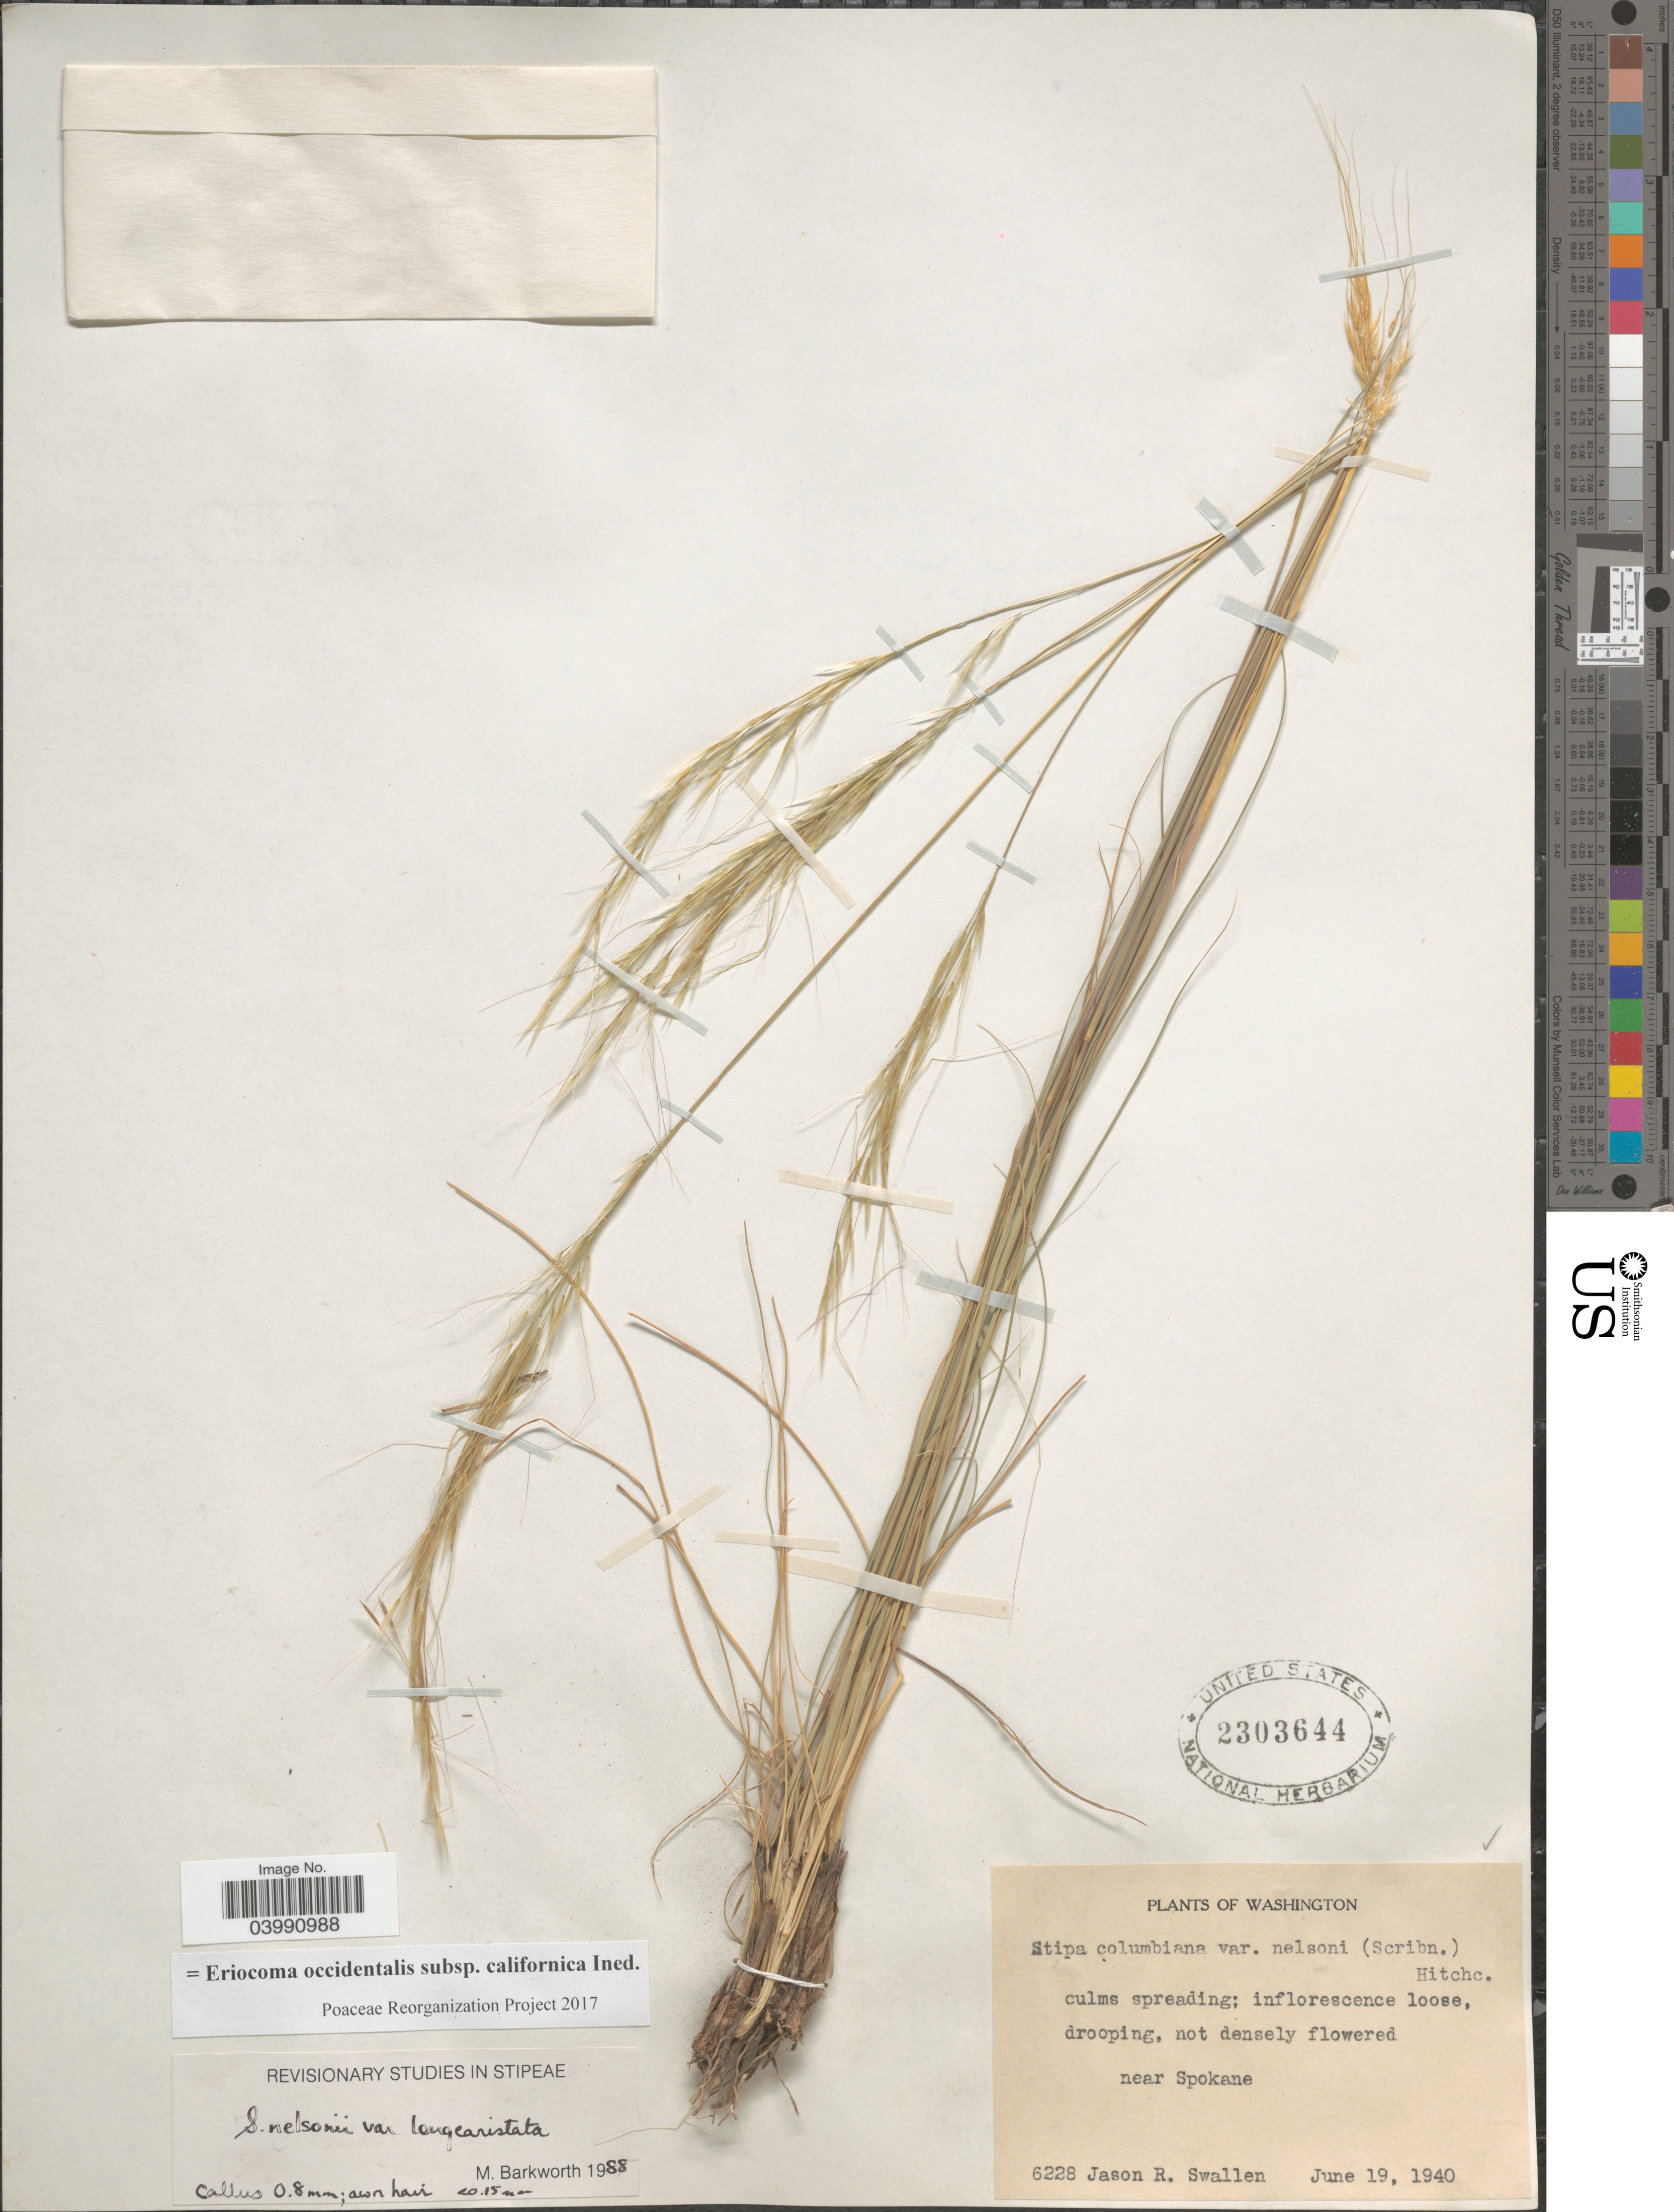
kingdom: Plantae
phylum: Tracheophyta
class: Liliopsida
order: Poales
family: Poaceae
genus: Eriocoma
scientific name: Eriocoma occidentalis subsp. californica ined.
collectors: J. R. Swallen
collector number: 6228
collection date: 1940-06-19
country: United States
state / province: Washington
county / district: Spokane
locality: Near Spokane.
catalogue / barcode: US 2303644